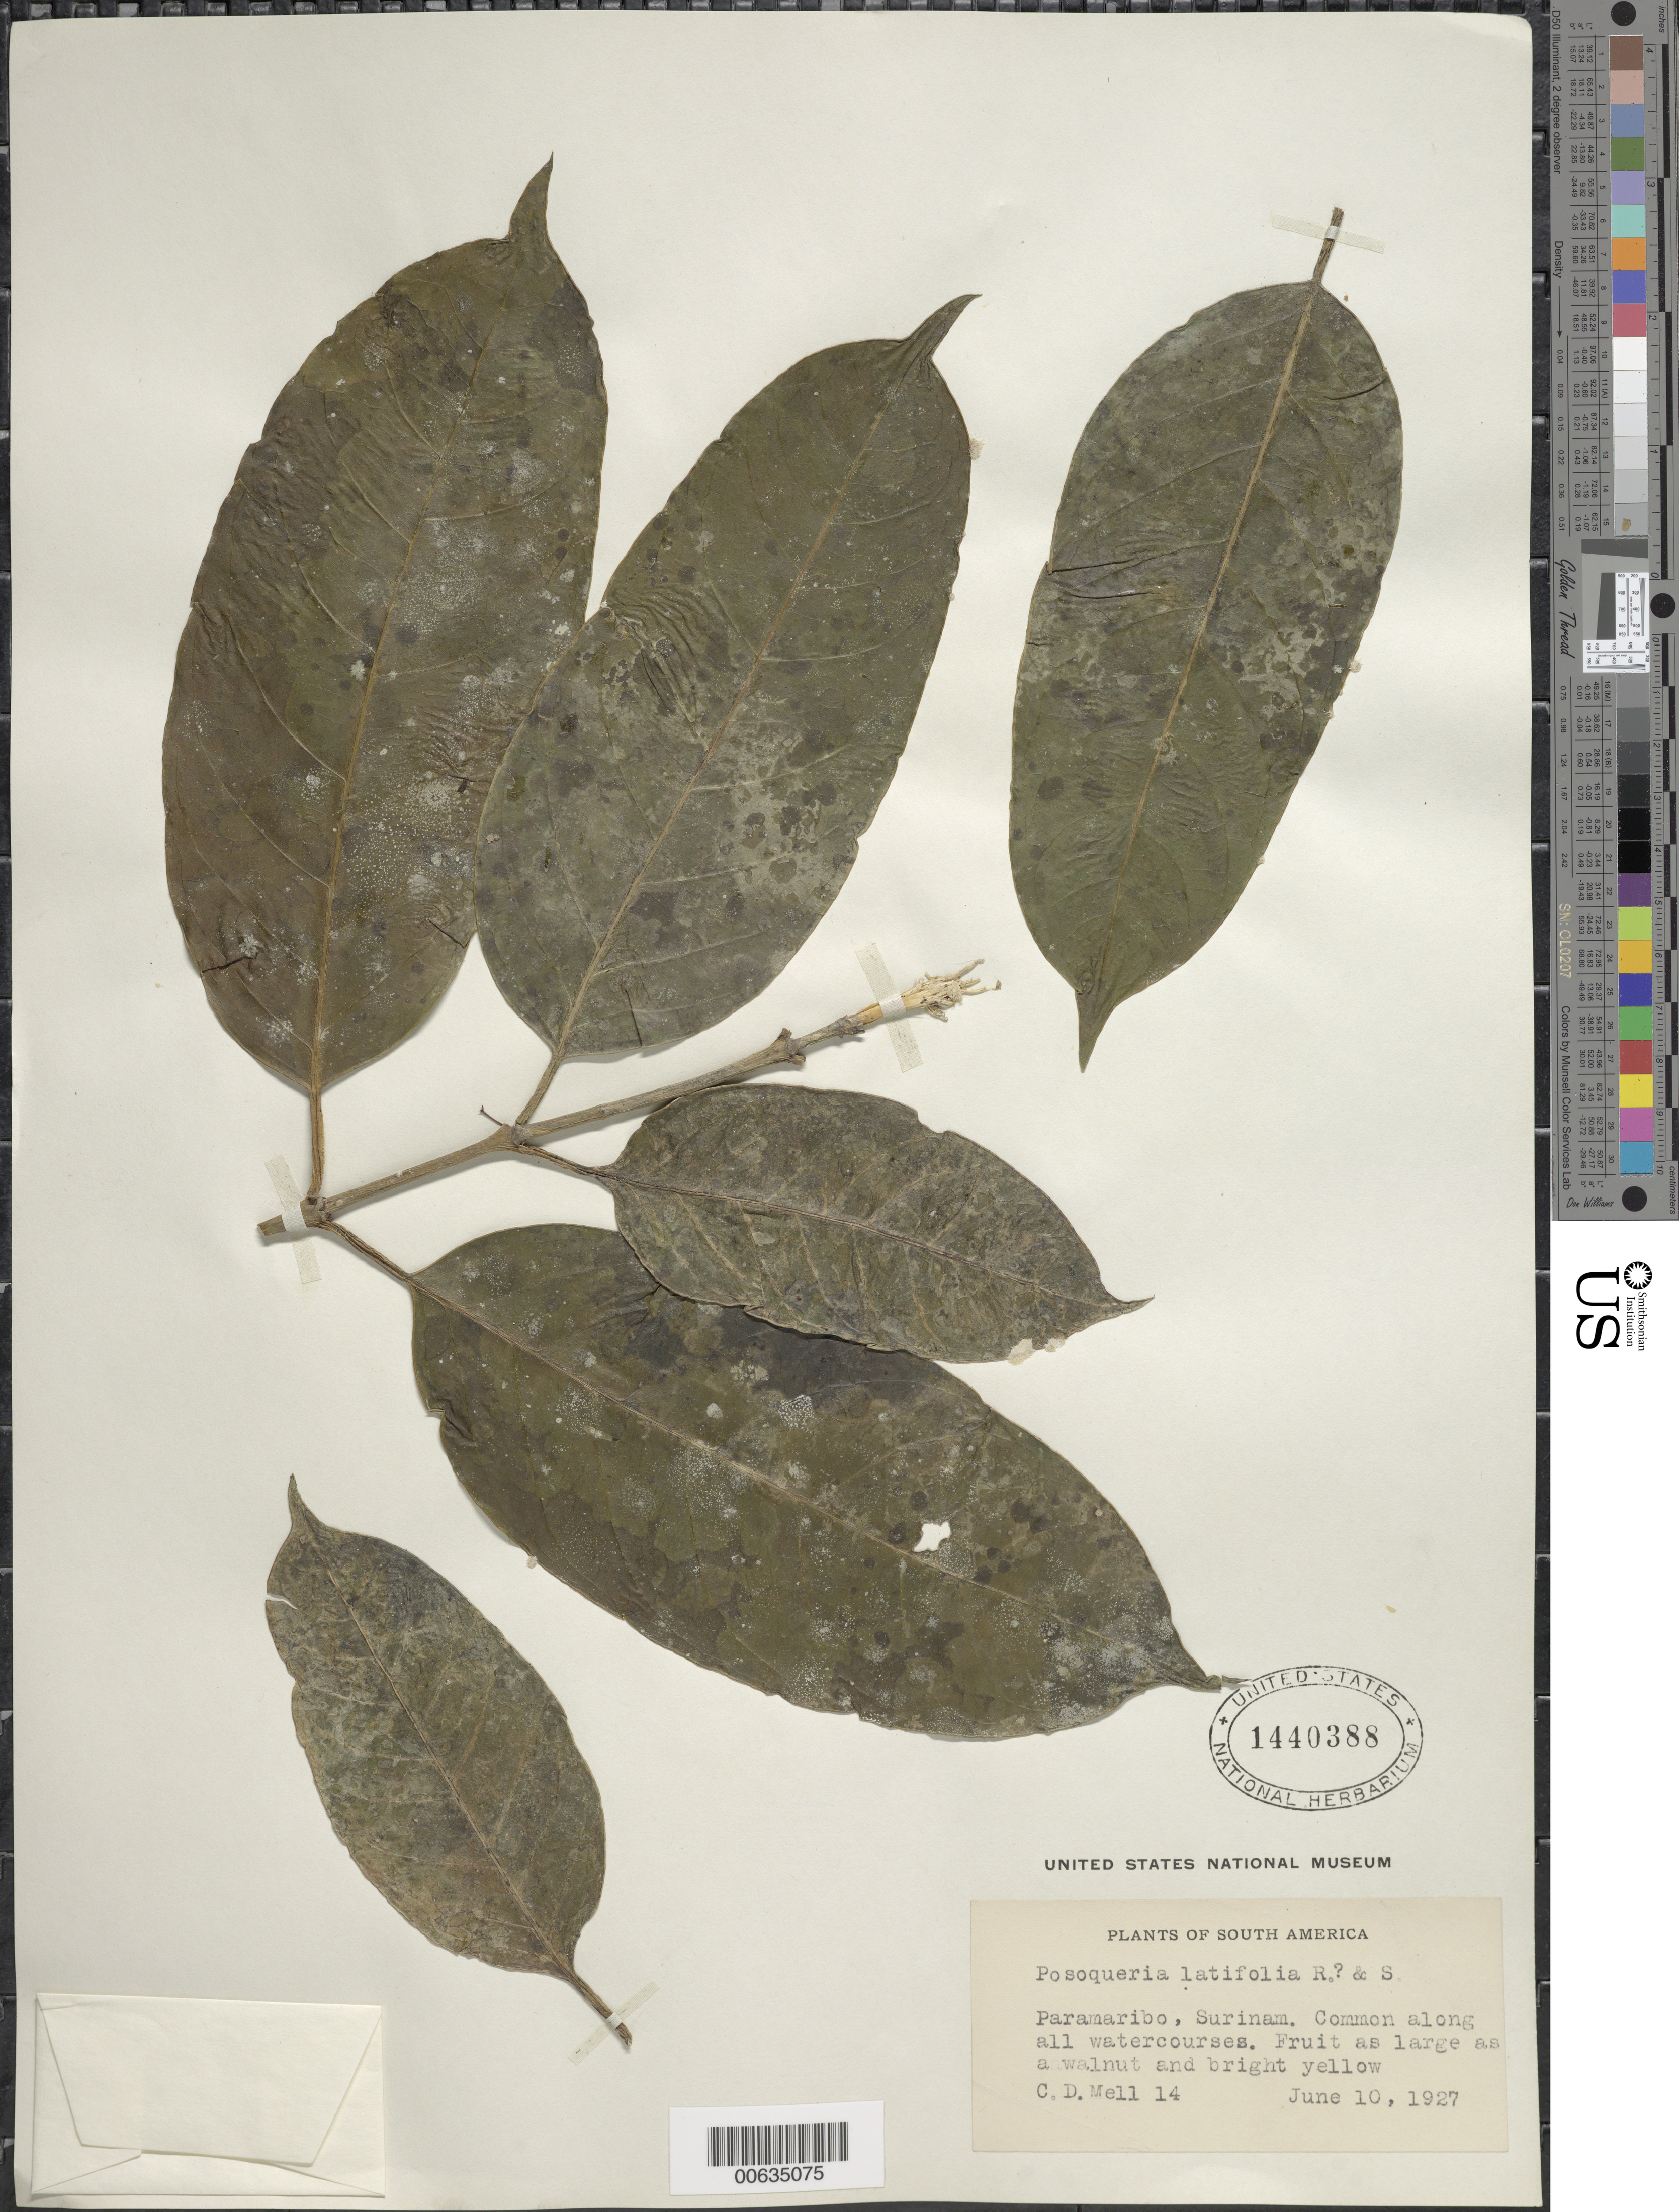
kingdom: Plantae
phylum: Tracheophyta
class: Magnoliopsida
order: Gentianales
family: Rubiaceae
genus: Posoqueria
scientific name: Posoqueria latifolia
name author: (Rudge) Roem. & Schult.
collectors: C. D. Mell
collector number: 14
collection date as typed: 10-Jun-27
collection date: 1927-06-10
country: Suriname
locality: Paramaribo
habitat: Along all watercourses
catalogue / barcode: US 1440388